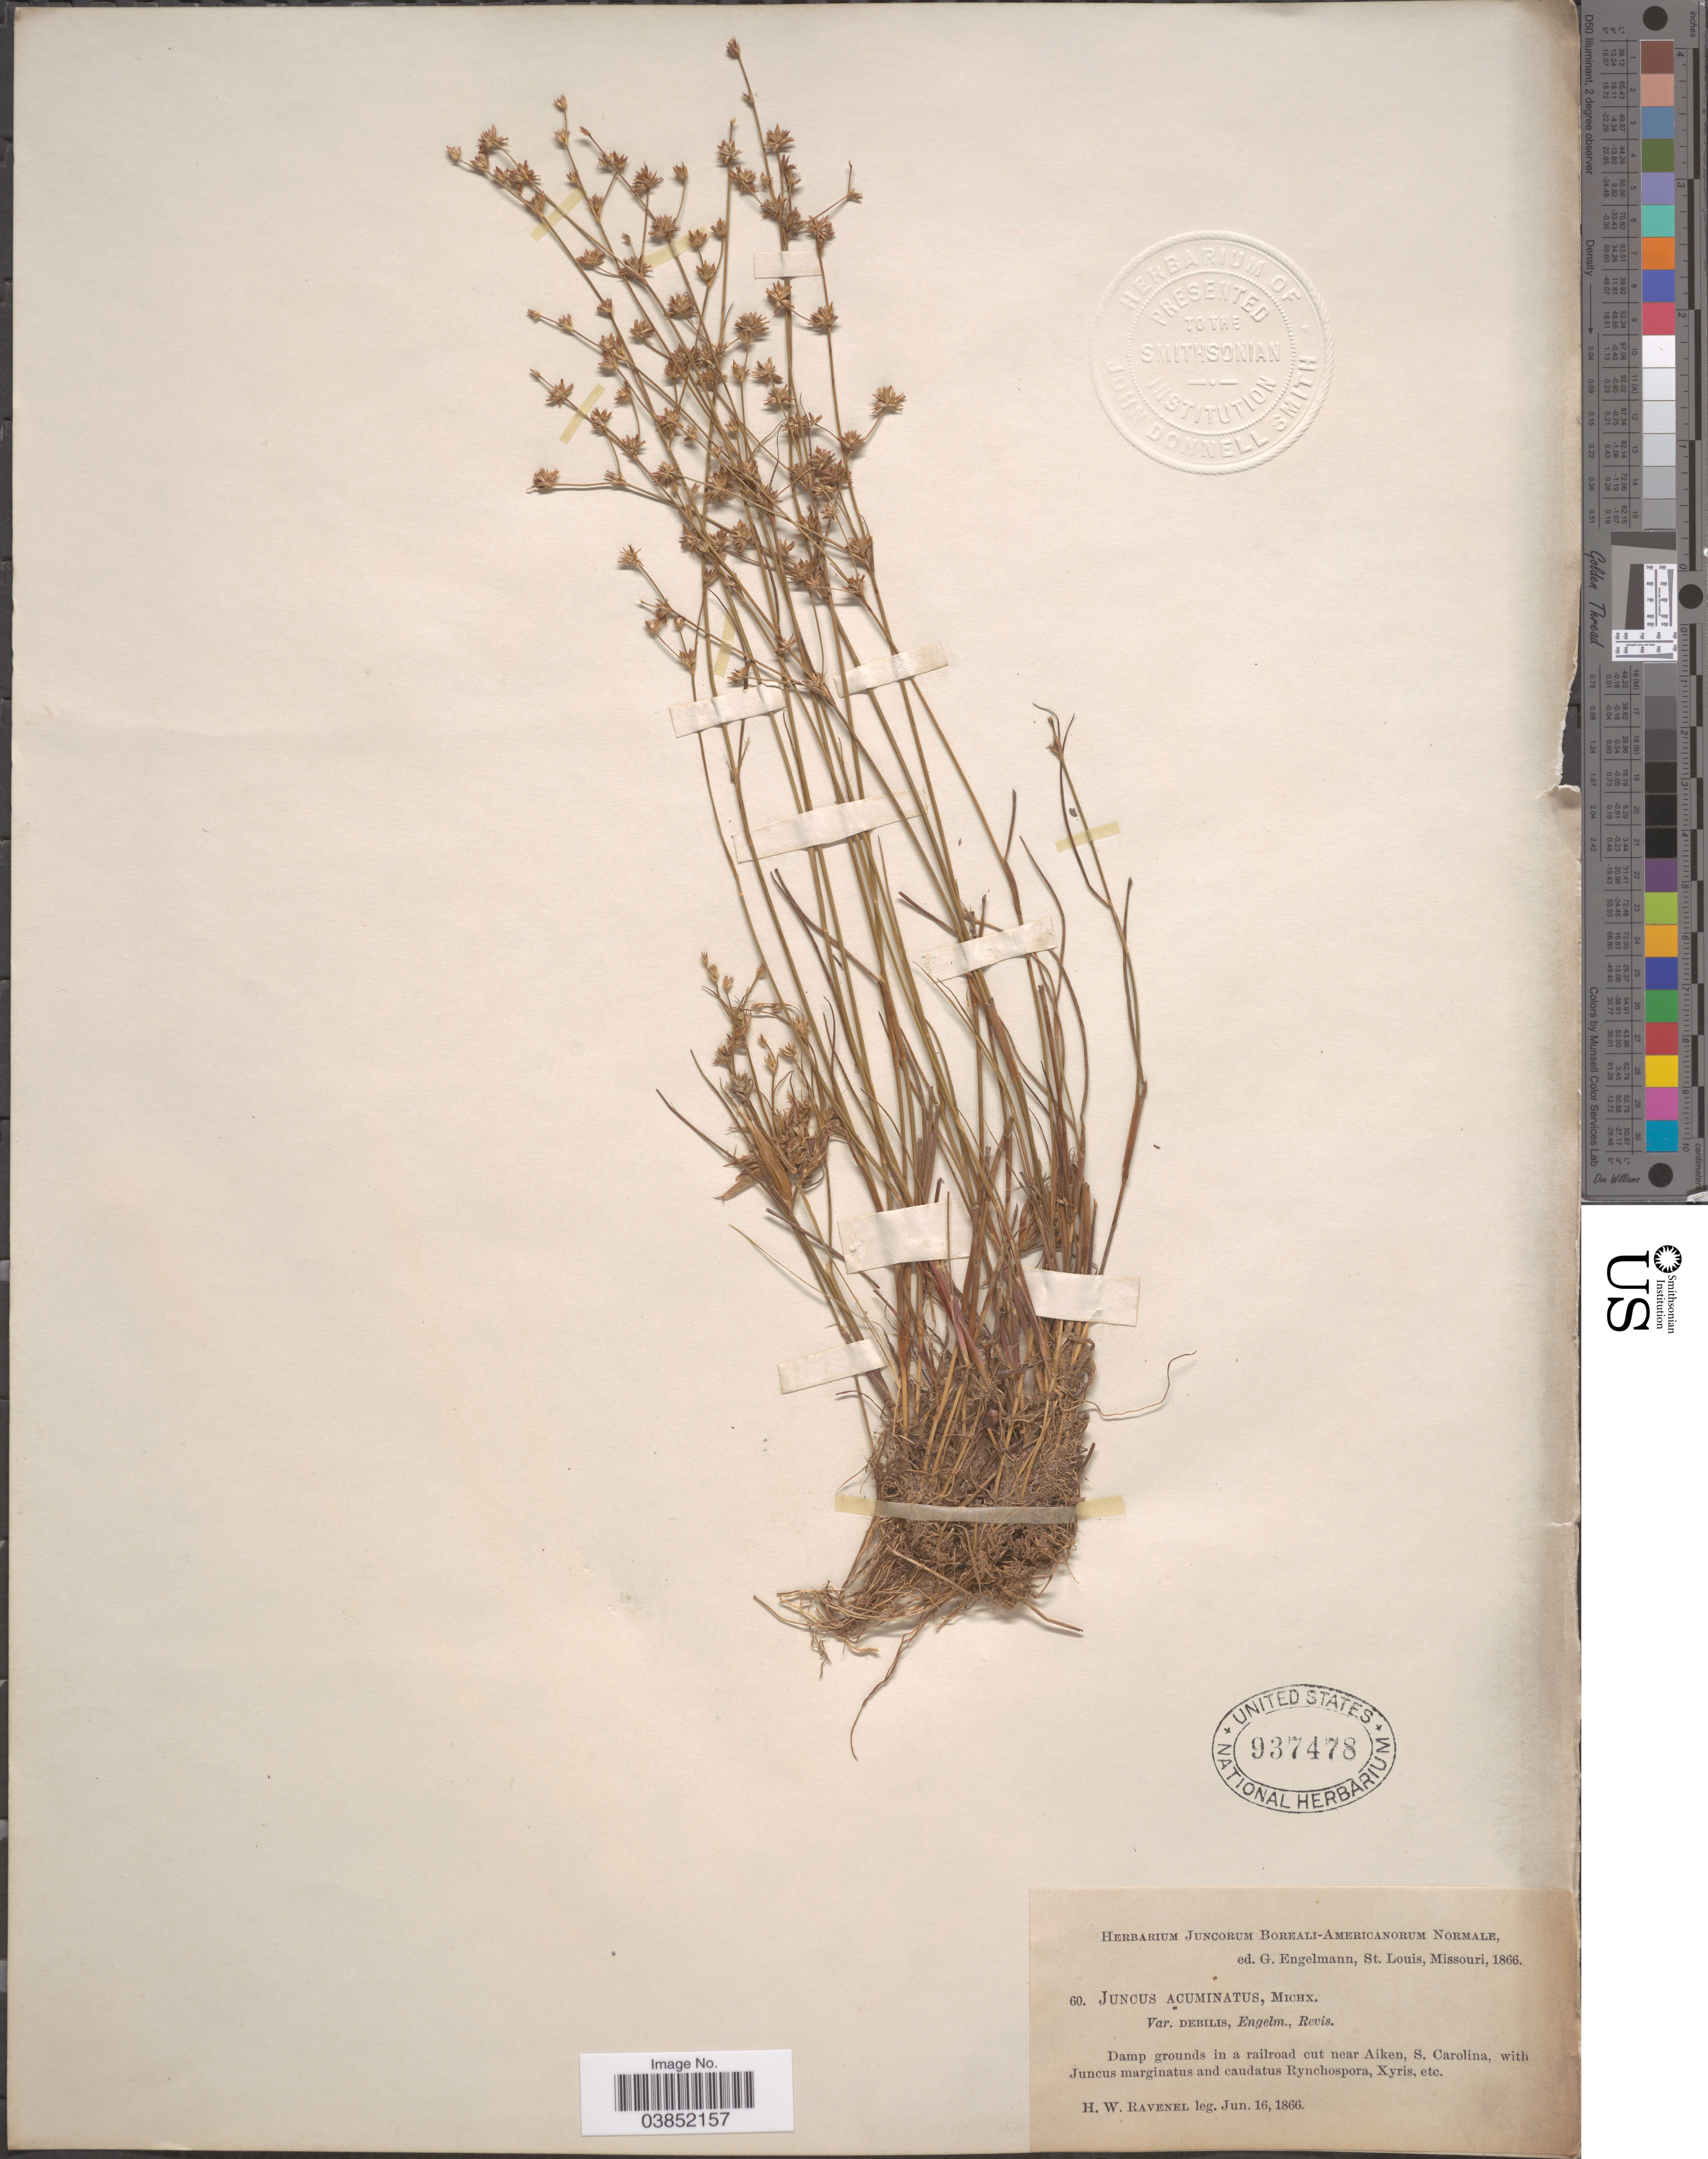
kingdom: Plantae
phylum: Tracheophyta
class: Liliopsida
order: Poales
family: Juncaceae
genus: Juncus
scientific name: Juncus debilis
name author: A. Gray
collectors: H. Ravenel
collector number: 60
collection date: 1866-06-16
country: United States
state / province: South Carolina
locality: In a railroad cut near Aiken.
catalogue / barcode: US 937478